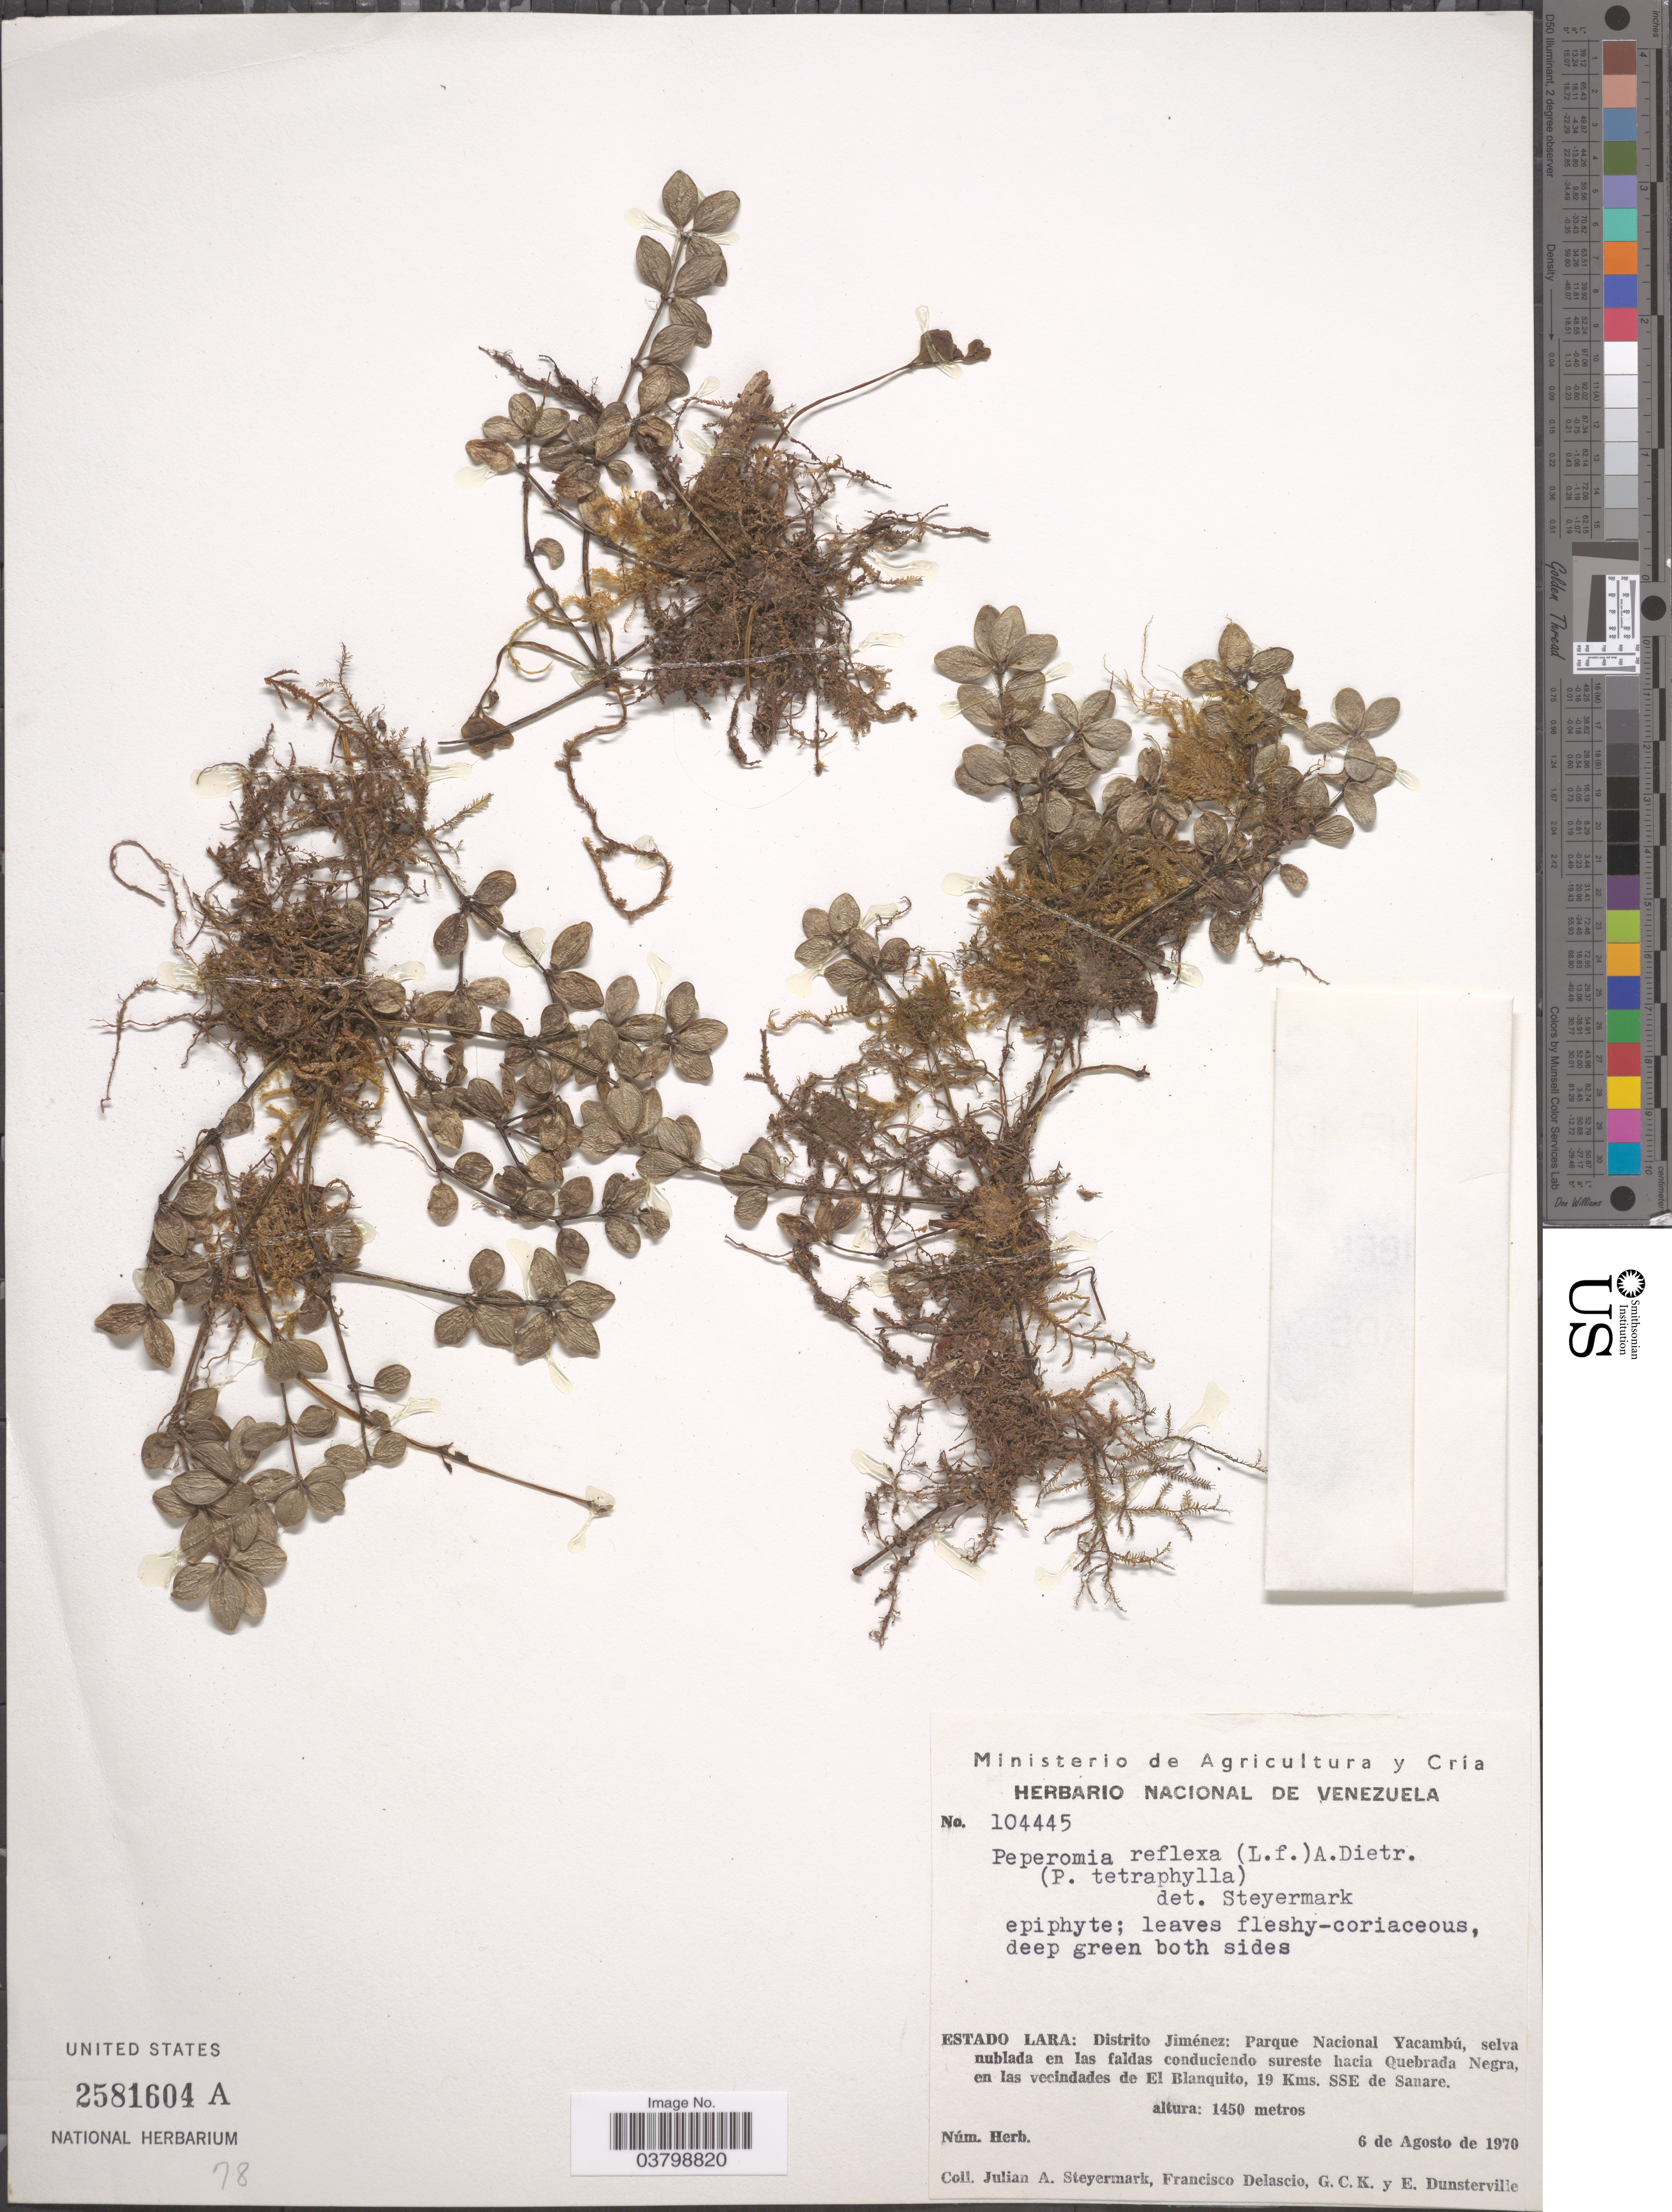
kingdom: Plantae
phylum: Tracheophyta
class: Magnoliopsida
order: Piperales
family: Piperaceae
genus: Peperomia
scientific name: Peperomia tetraphylla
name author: (G. Forst.) Hook. & Arn.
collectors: J. Steyermark, F. Delascio, G. C. K. Dunsterville & E. Dunsterville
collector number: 104445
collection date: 1970-08-06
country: Venezuela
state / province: Lara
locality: Distrito Jiménez: Parque Nacional Yacambú, selva nublada en las faldas conduciendo sureste hacie Quebrada Negra, en las vecindades de El Blanquito, 19 Kms. SSE de Sanare.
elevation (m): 1450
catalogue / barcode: US 2581604A